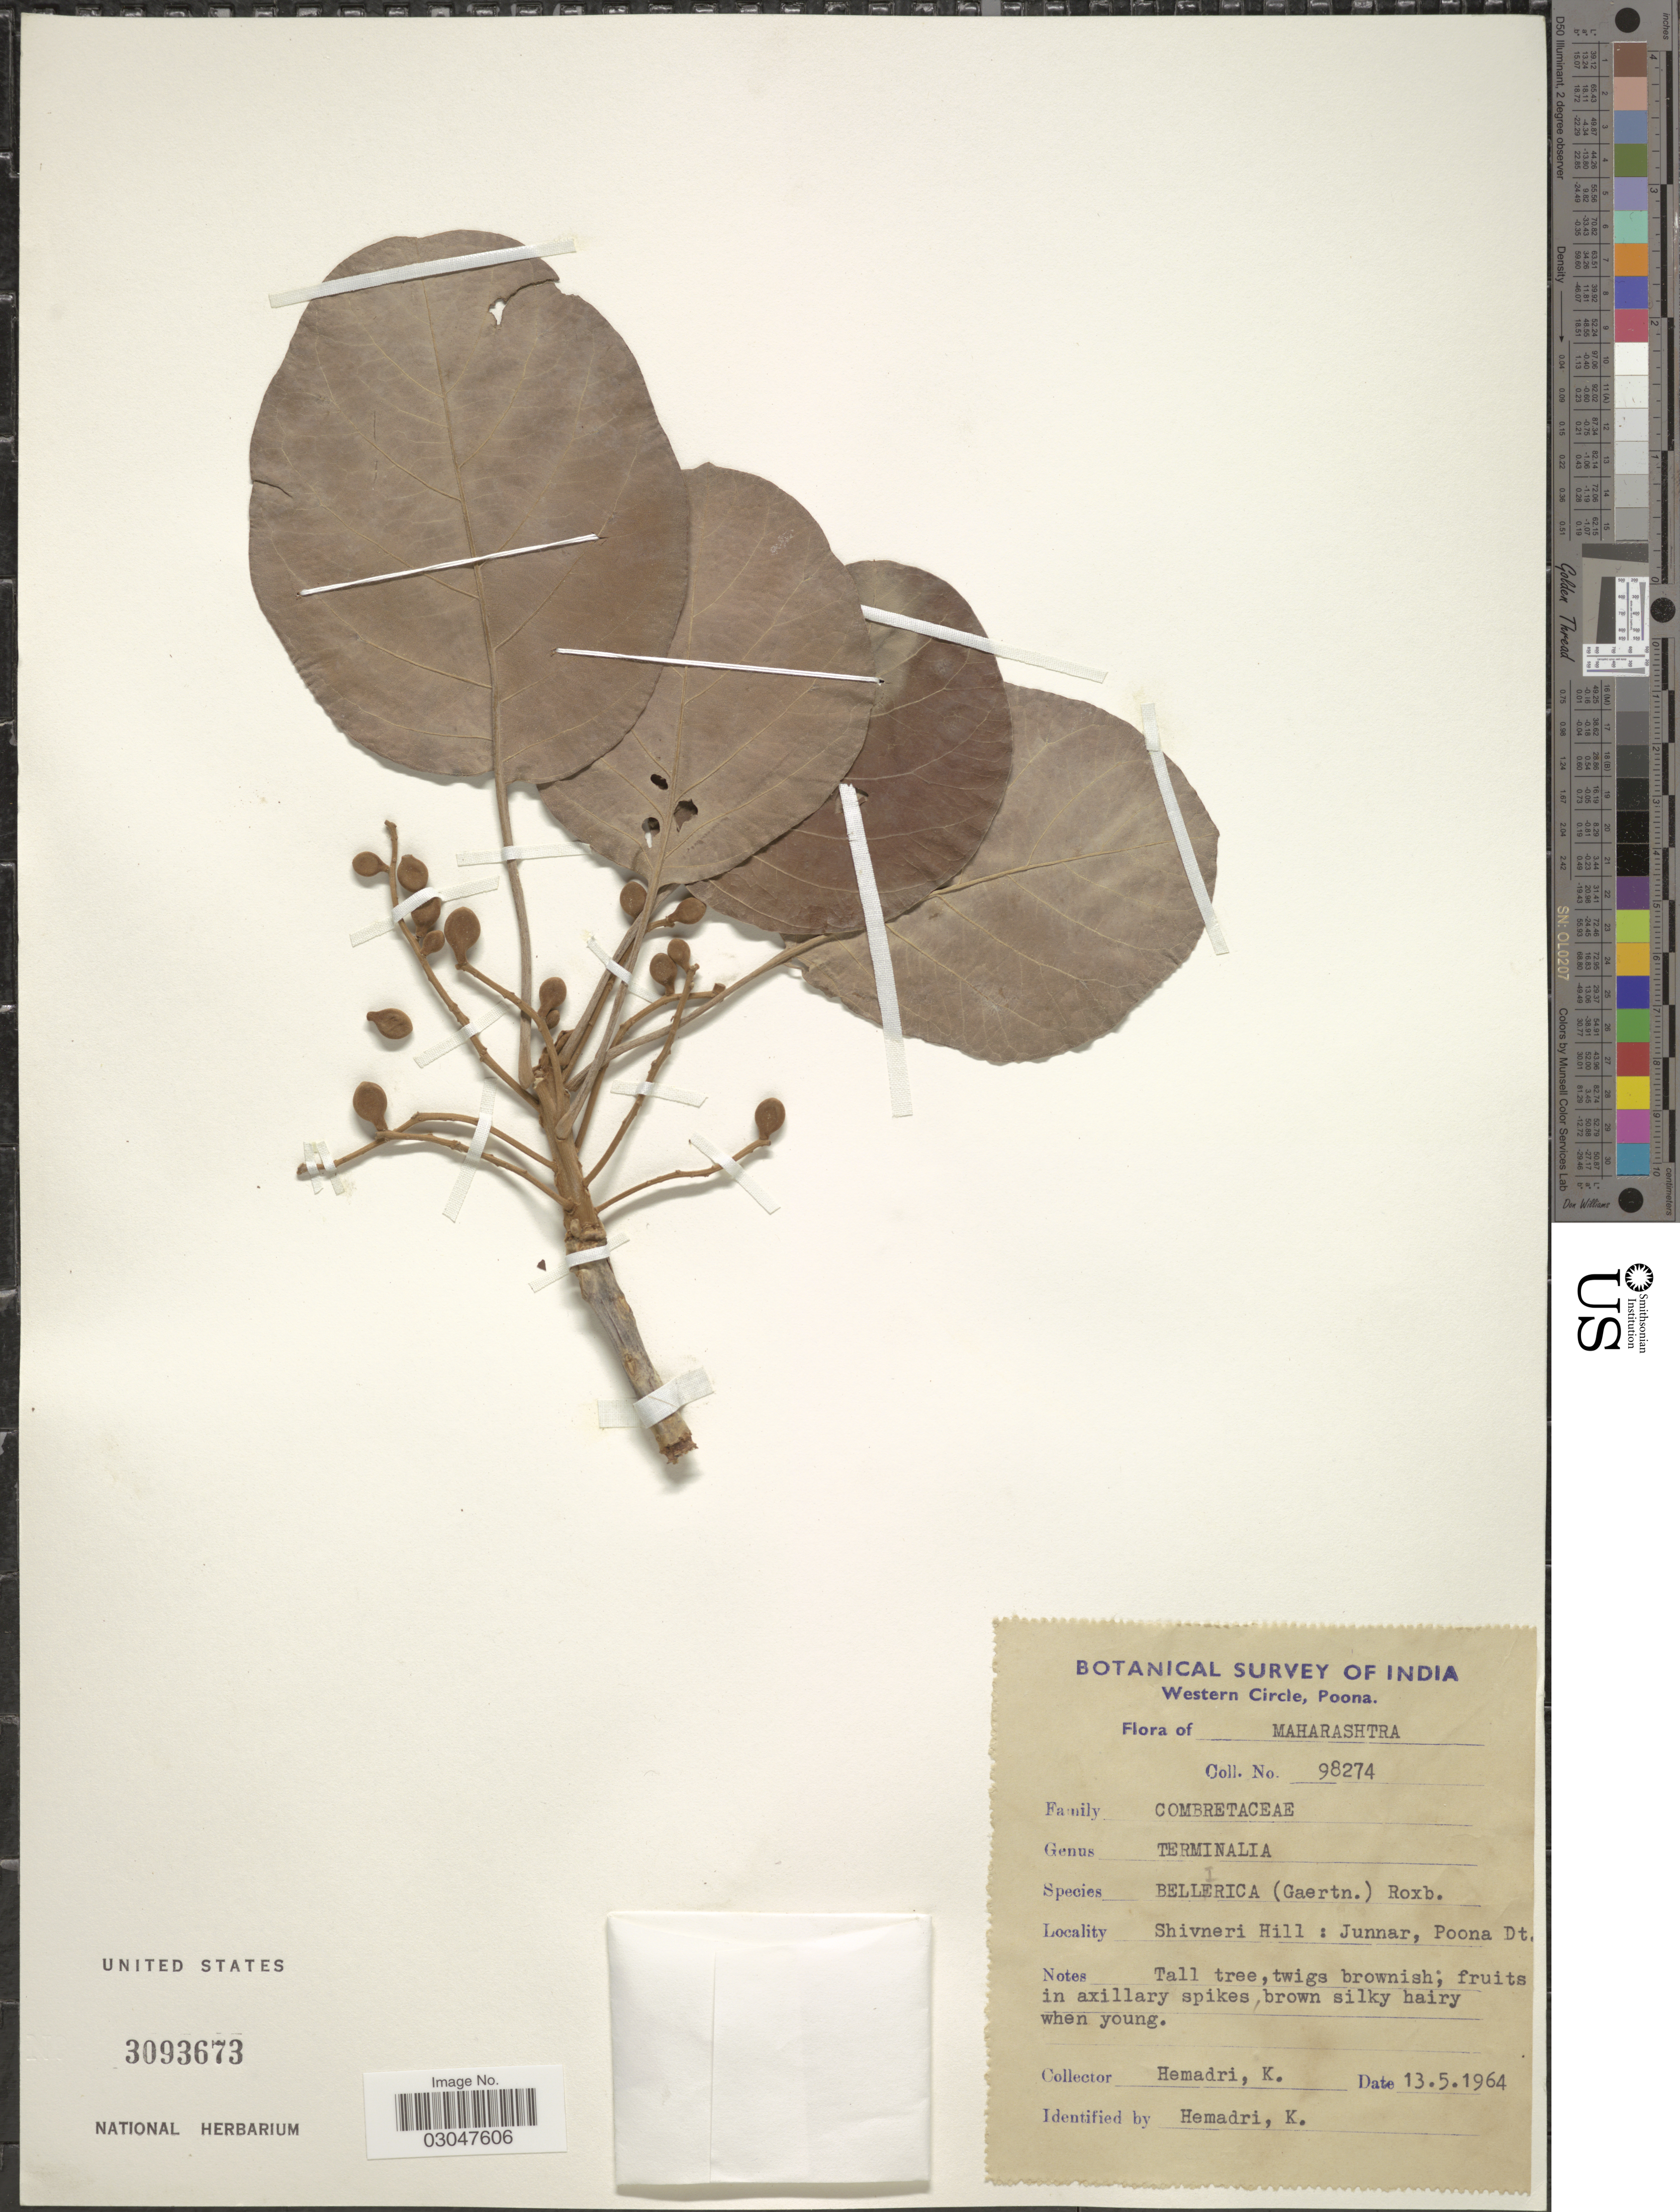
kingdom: Plantae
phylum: Tracheophyta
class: Magnoliopsida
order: Myrtales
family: Combretaceae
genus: Terminalia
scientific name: Terminalia bellirica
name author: (Gaertn.) Roxb.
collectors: K. Hemadri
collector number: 98274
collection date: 1964-05-13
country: India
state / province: Maharashtra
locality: Shivneri Hill : Junnar, Poona Dt. [illegible text]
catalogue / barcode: US 3093673